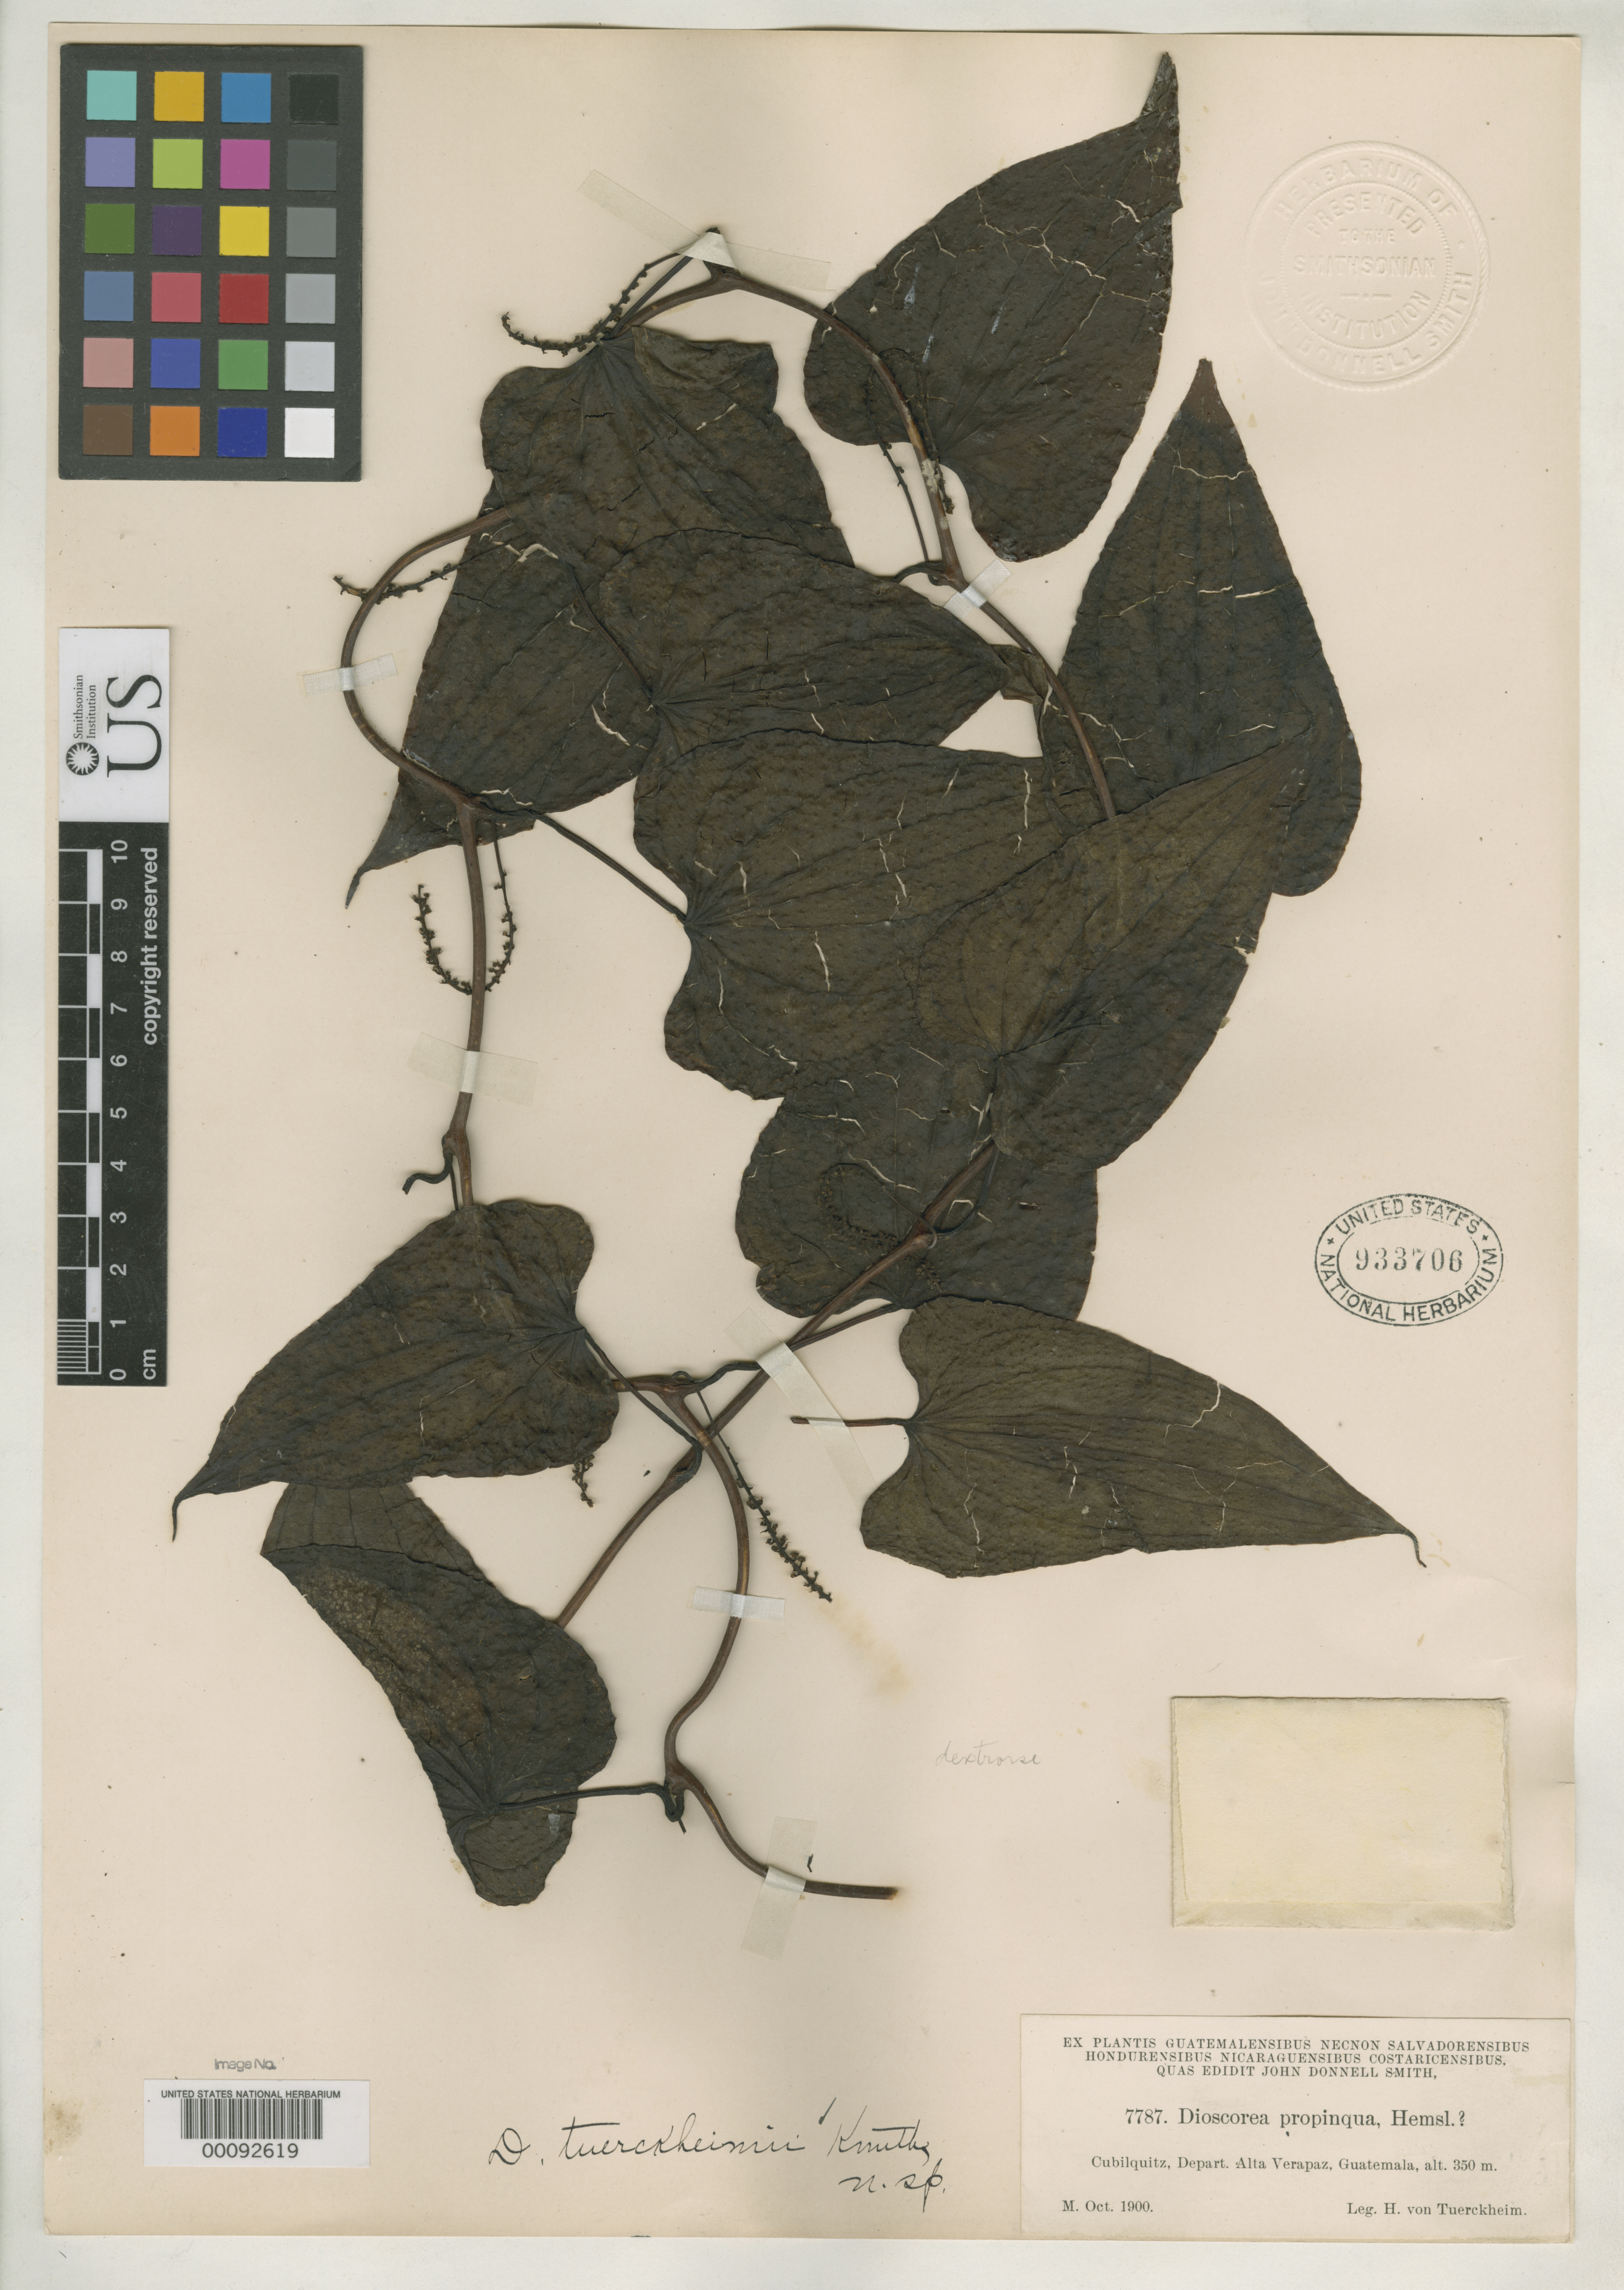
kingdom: Plantae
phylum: Tracheophyta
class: Liliopsida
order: Dioscoreales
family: Dioscoreaceae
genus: Dioscorea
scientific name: Dioscorea tuerckheimii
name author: R. Knuth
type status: Isotype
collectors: H. von Türckheim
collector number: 7787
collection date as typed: Oct 1900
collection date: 1900-10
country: Guatemala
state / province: Alta Verapaz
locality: Cubilquitz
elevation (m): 350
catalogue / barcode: US 933706